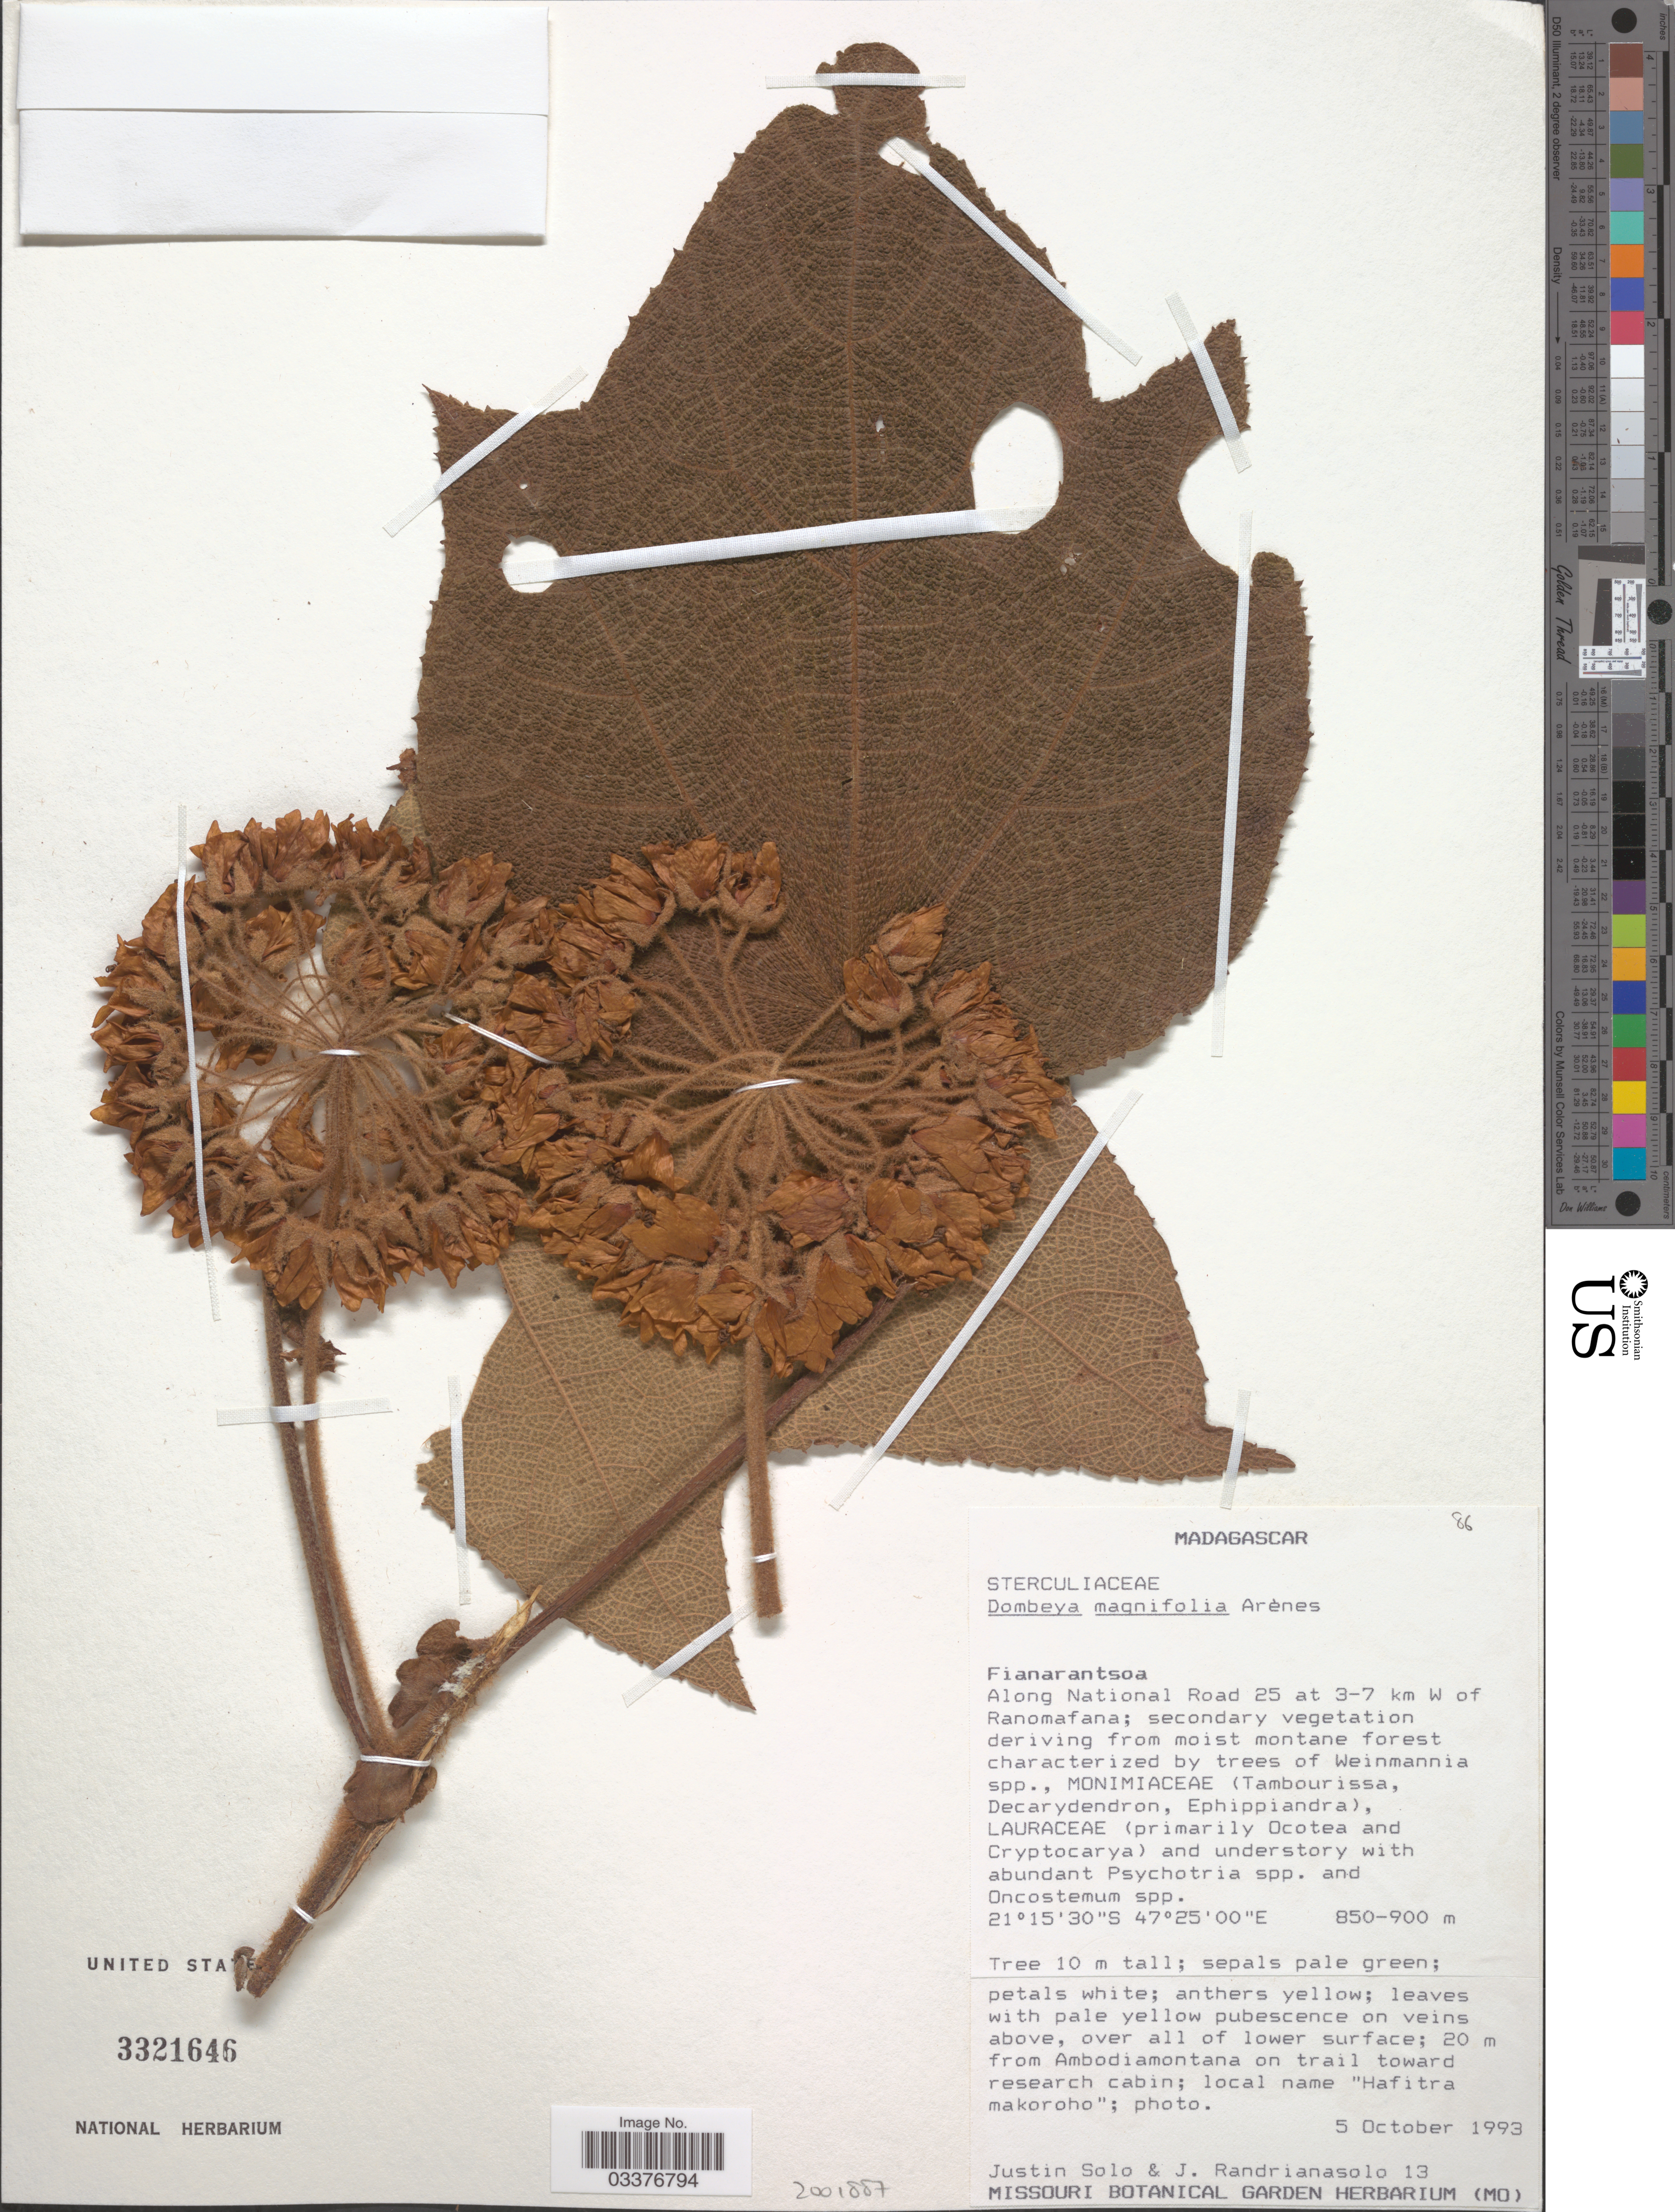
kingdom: Plantae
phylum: Tracheophyta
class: Magnoliopsida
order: Malvales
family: Malvaceae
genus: Dombeya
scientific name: Dombeya magnifolia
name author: Arènes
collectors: J. Solo & J. Randrianasolo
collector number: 13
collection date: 1993-10-05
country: Madagascar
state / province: Vatovavy Fitovinany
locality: Along National Road 25 at 3-7 km W of Ranomafana.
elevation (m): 850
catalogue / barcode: US 3321646